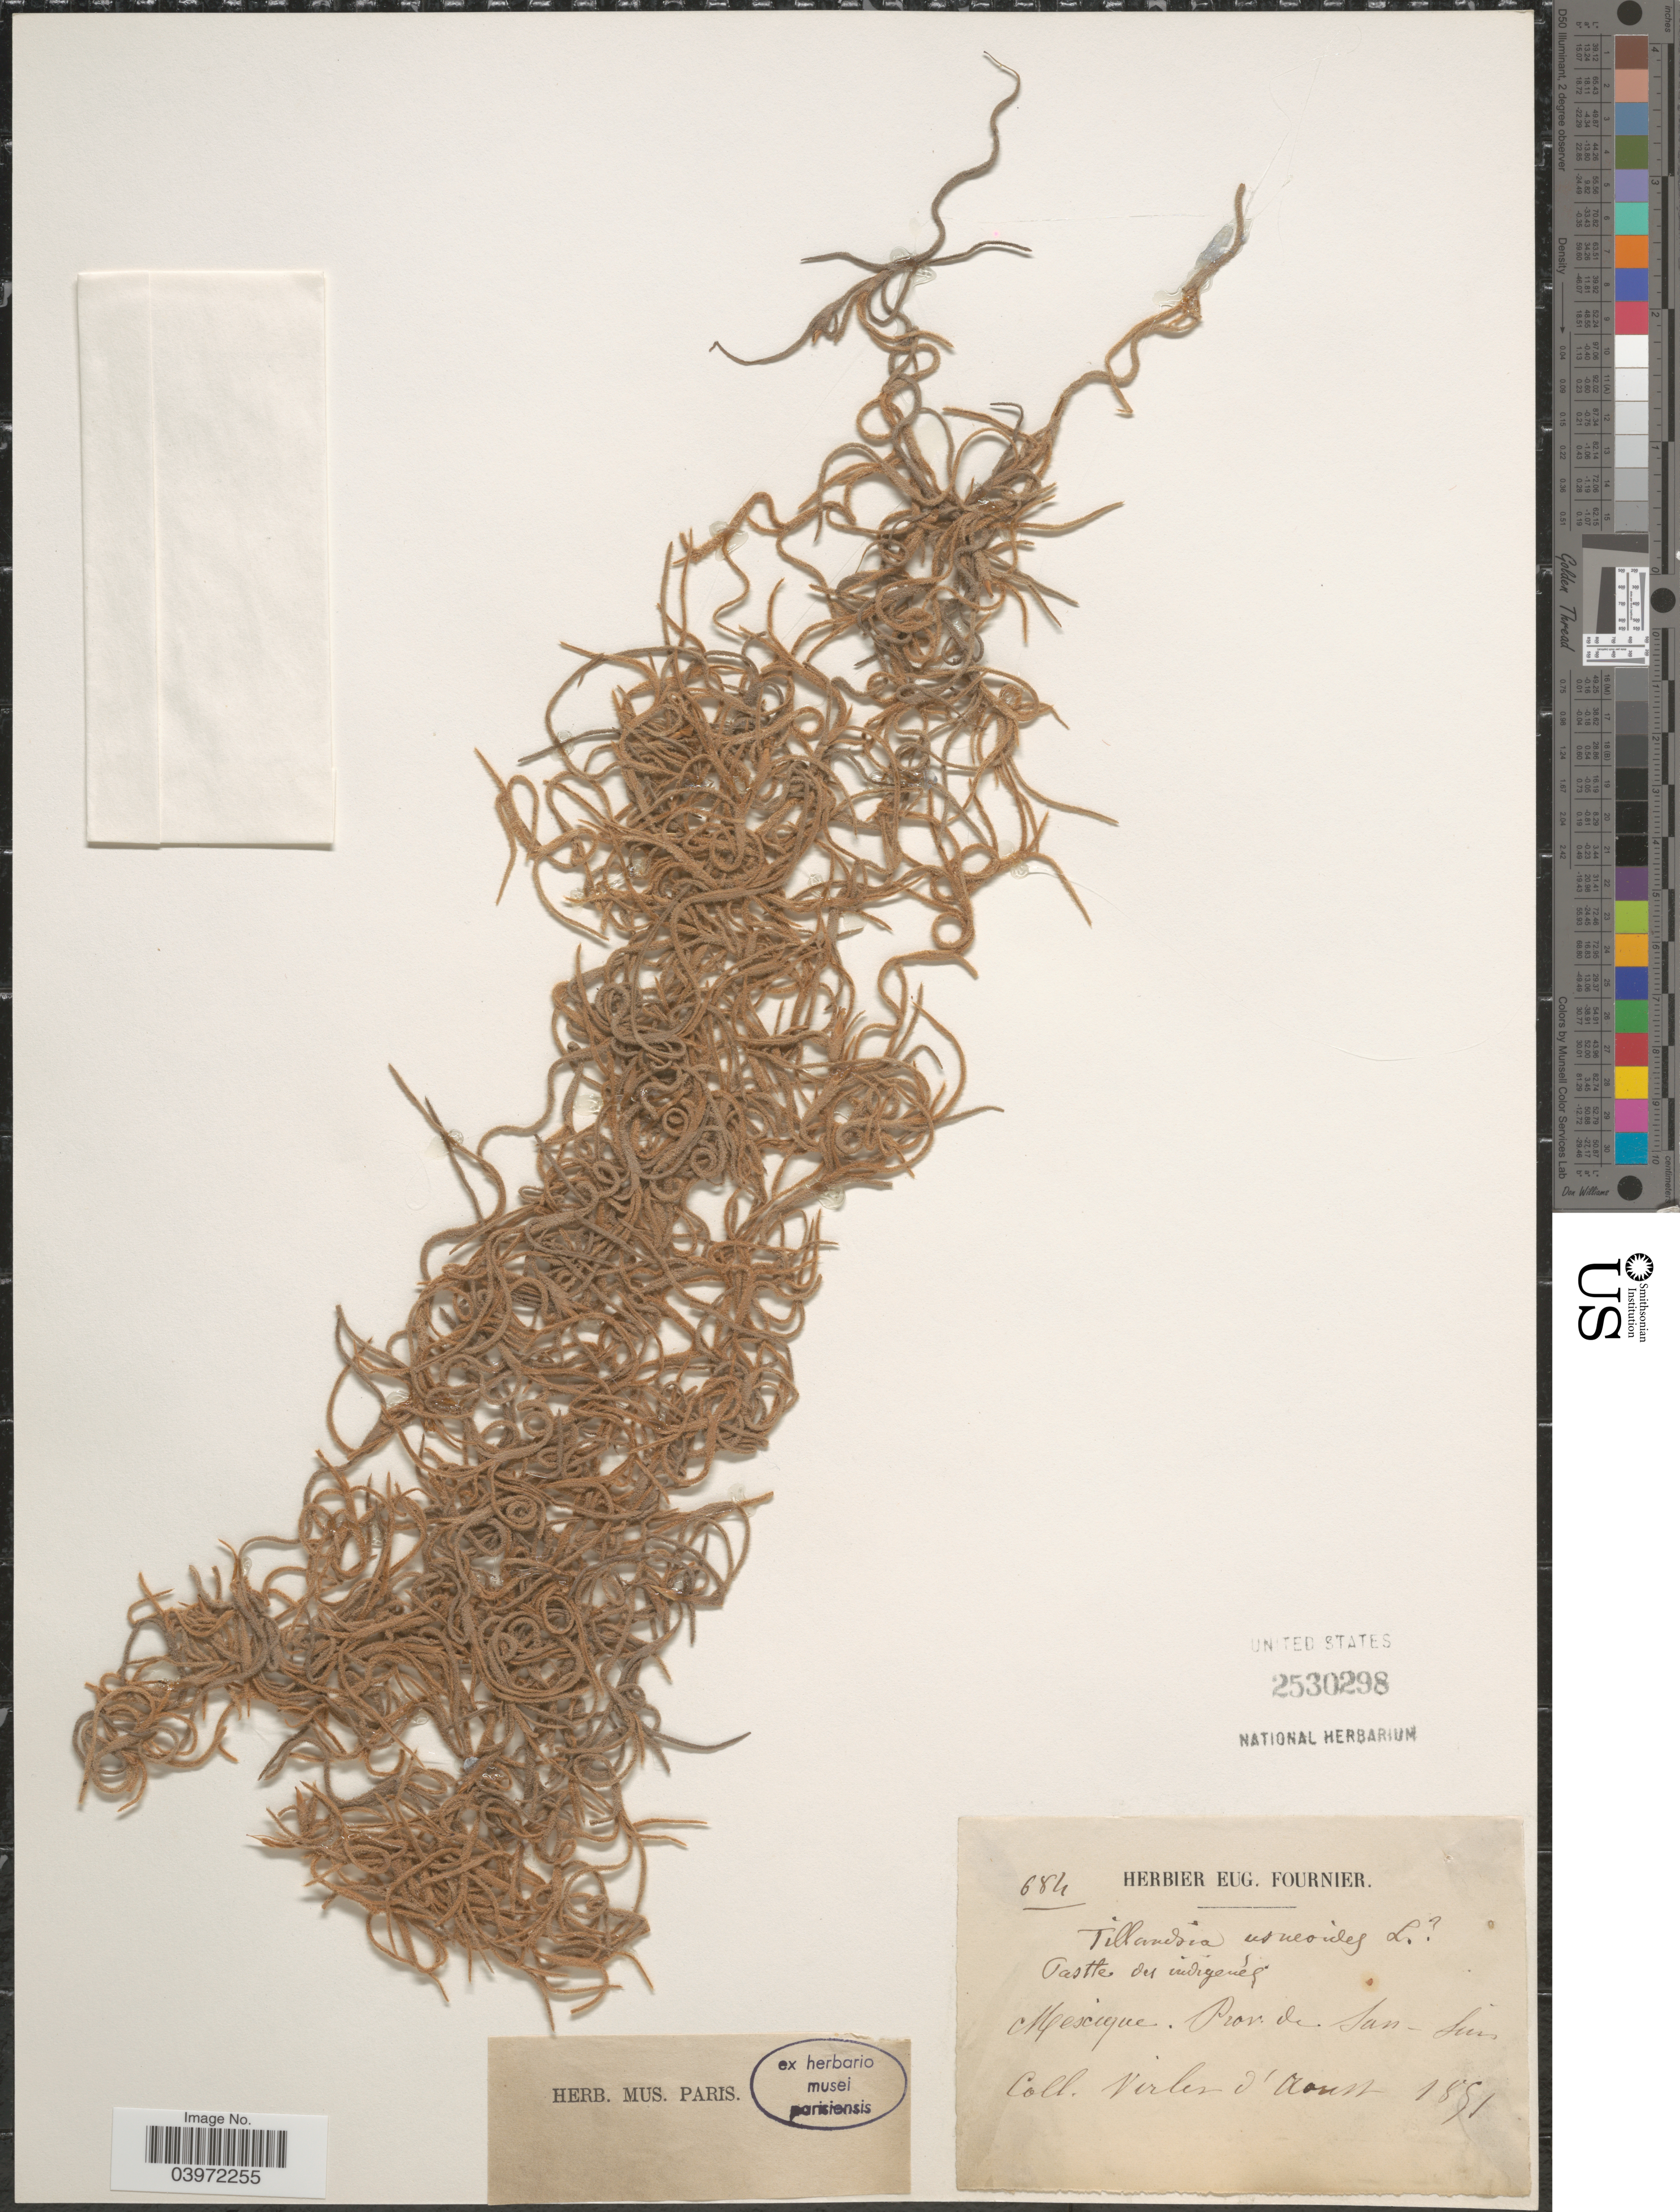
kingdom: Plantae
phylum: Tracheophyta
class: Liliopsida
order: Poales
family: Bromeliaceae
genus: Tillandsia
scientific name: Tillandsia usneoides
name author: (L.) L.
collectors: M. Virlet d'Aoust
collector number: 684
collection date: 1891-08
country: Mexico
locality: Prov. de San- Luis.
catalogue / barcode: US 2530298